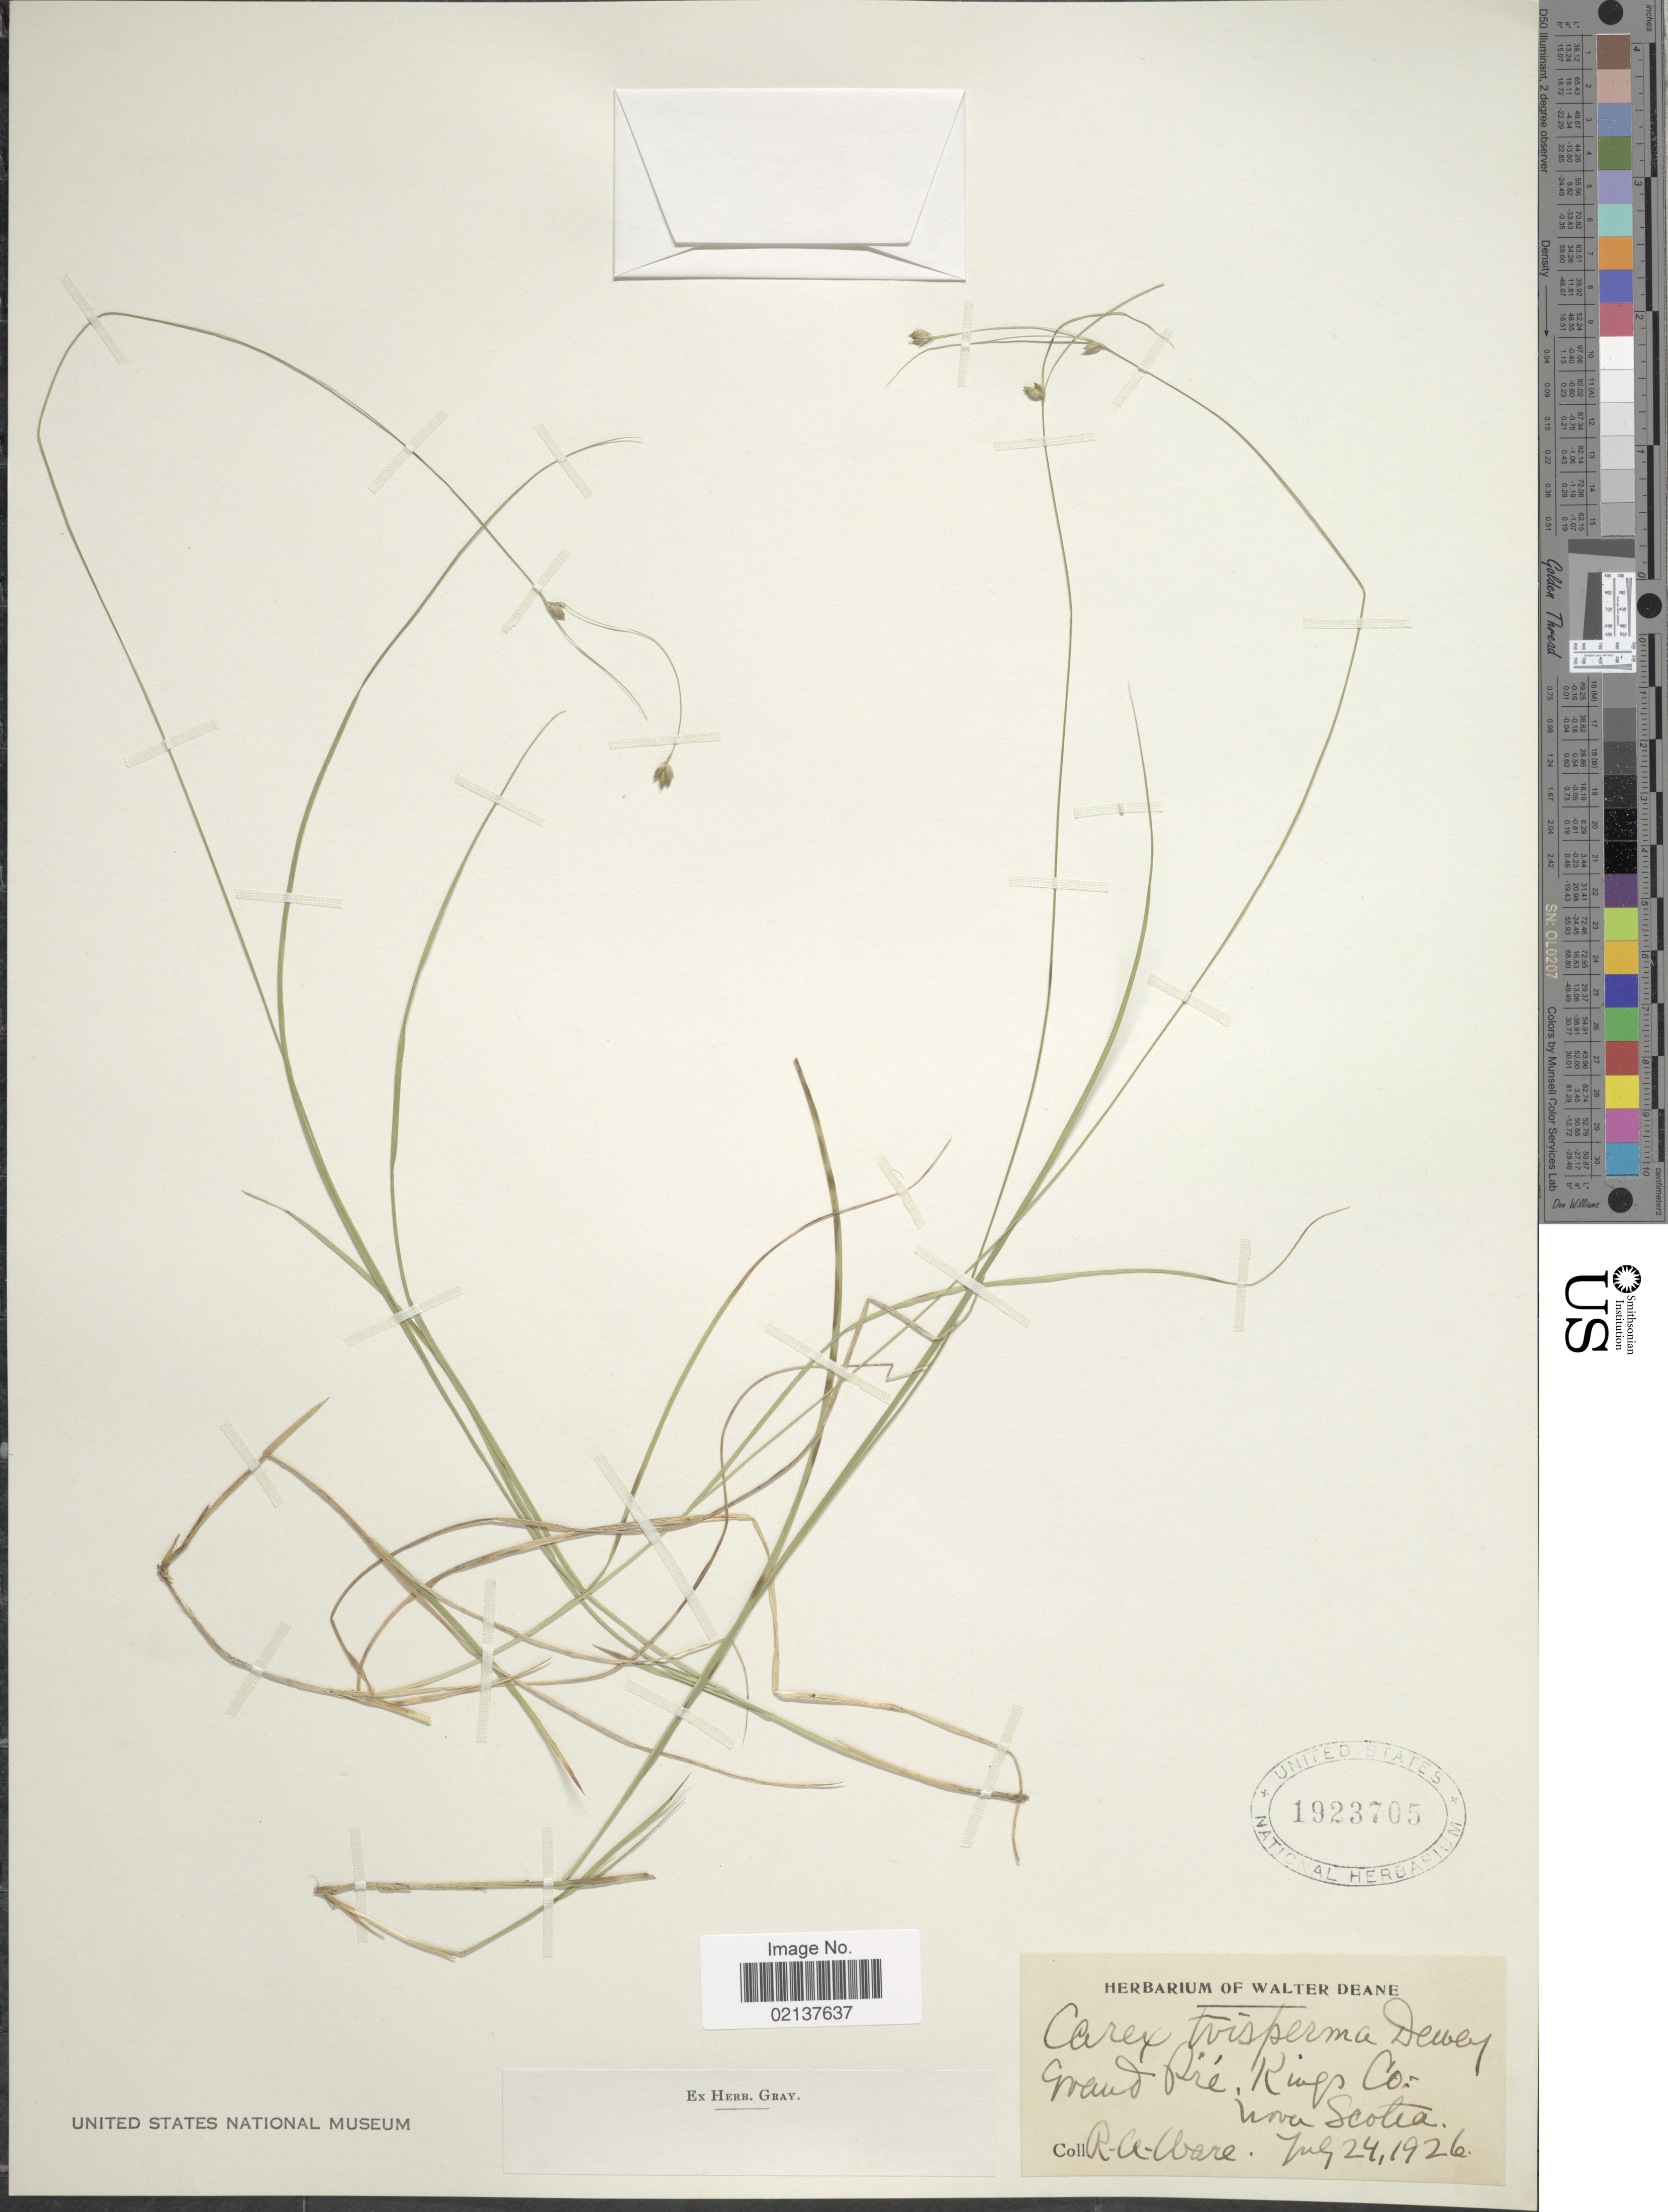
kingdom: Plantae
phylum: Tracheophyta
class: Liliopsida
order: Poales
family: Cyperaceae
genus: Carex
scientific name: Carex trisperma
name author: Dewey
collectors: R. Ware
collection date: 1926-07-24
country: Canada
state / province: Nova Scotia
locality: Grand Pré, Kings Co.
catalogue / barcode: US 1923705